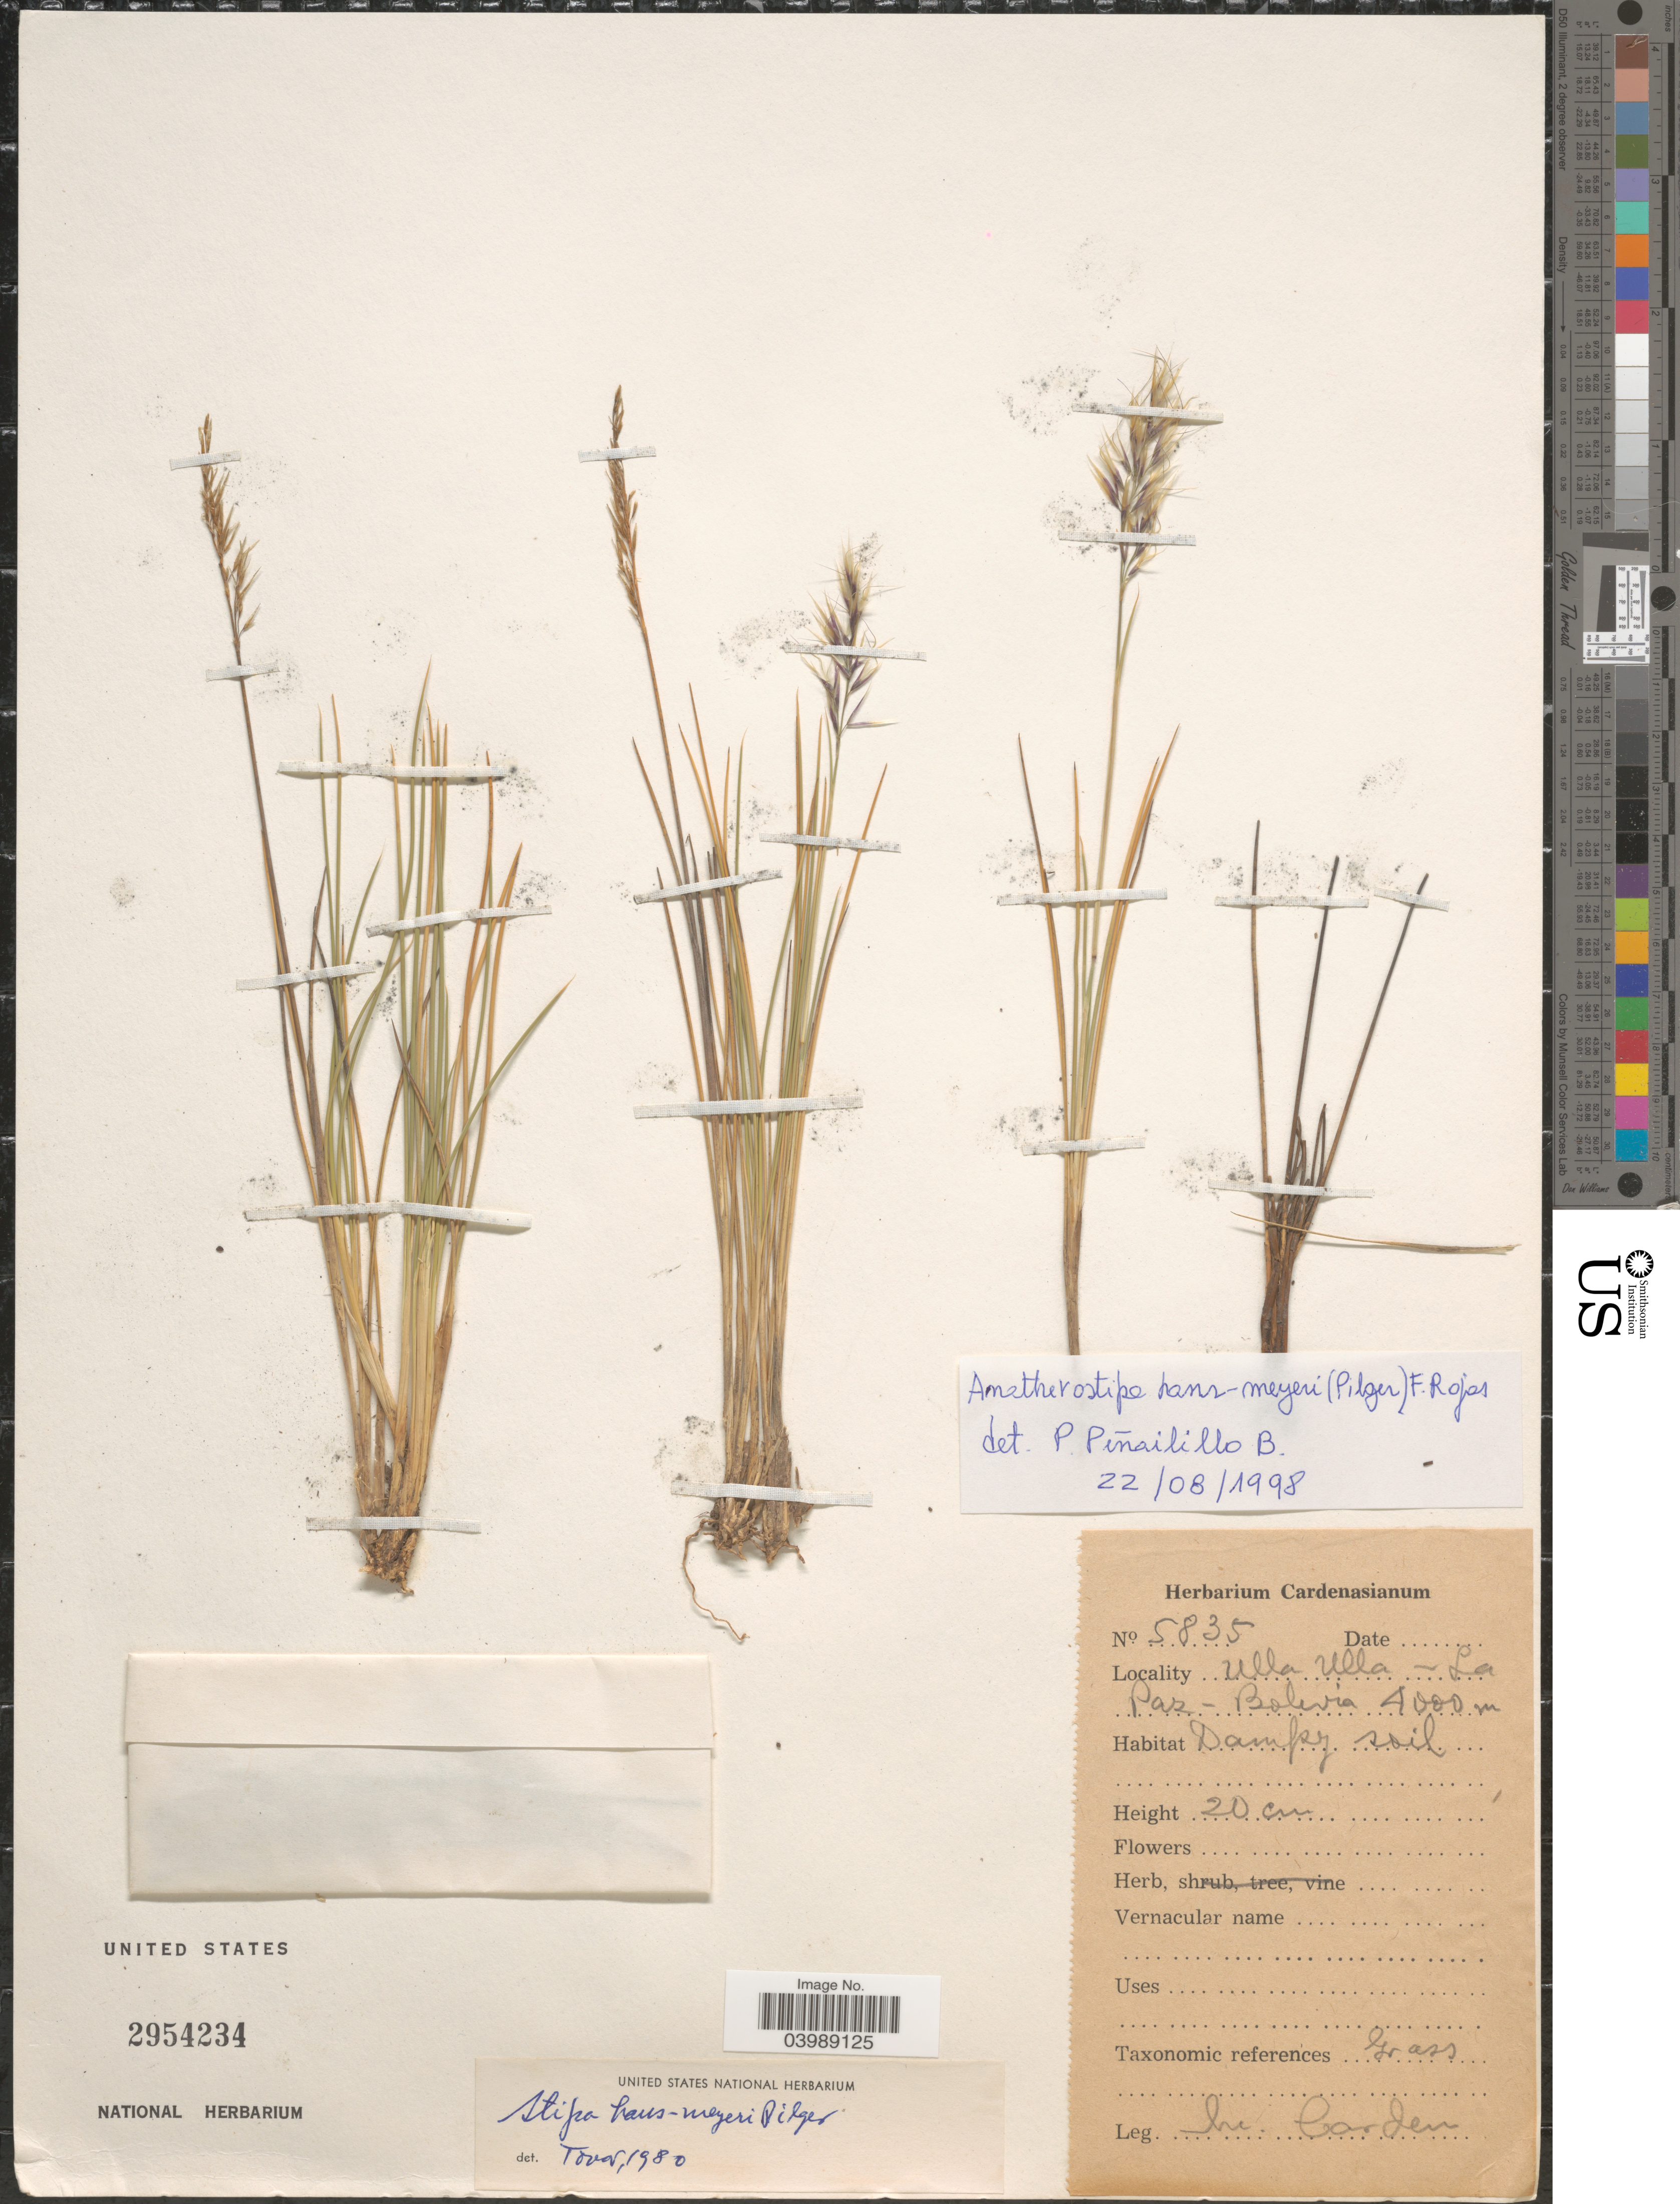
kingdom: Plantae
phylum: Tracheophyta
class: Liliopsida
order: Poales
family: Poaceae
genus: Anatherostipa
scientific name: Anatherostipa hans-meyeri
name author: (Pilg.) Peñailillo B.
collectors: M. Cárdenas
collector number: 5835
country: Bolivia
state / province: La Paz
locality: Ulla Ulla.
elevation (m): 4000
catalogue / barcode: US 2954234